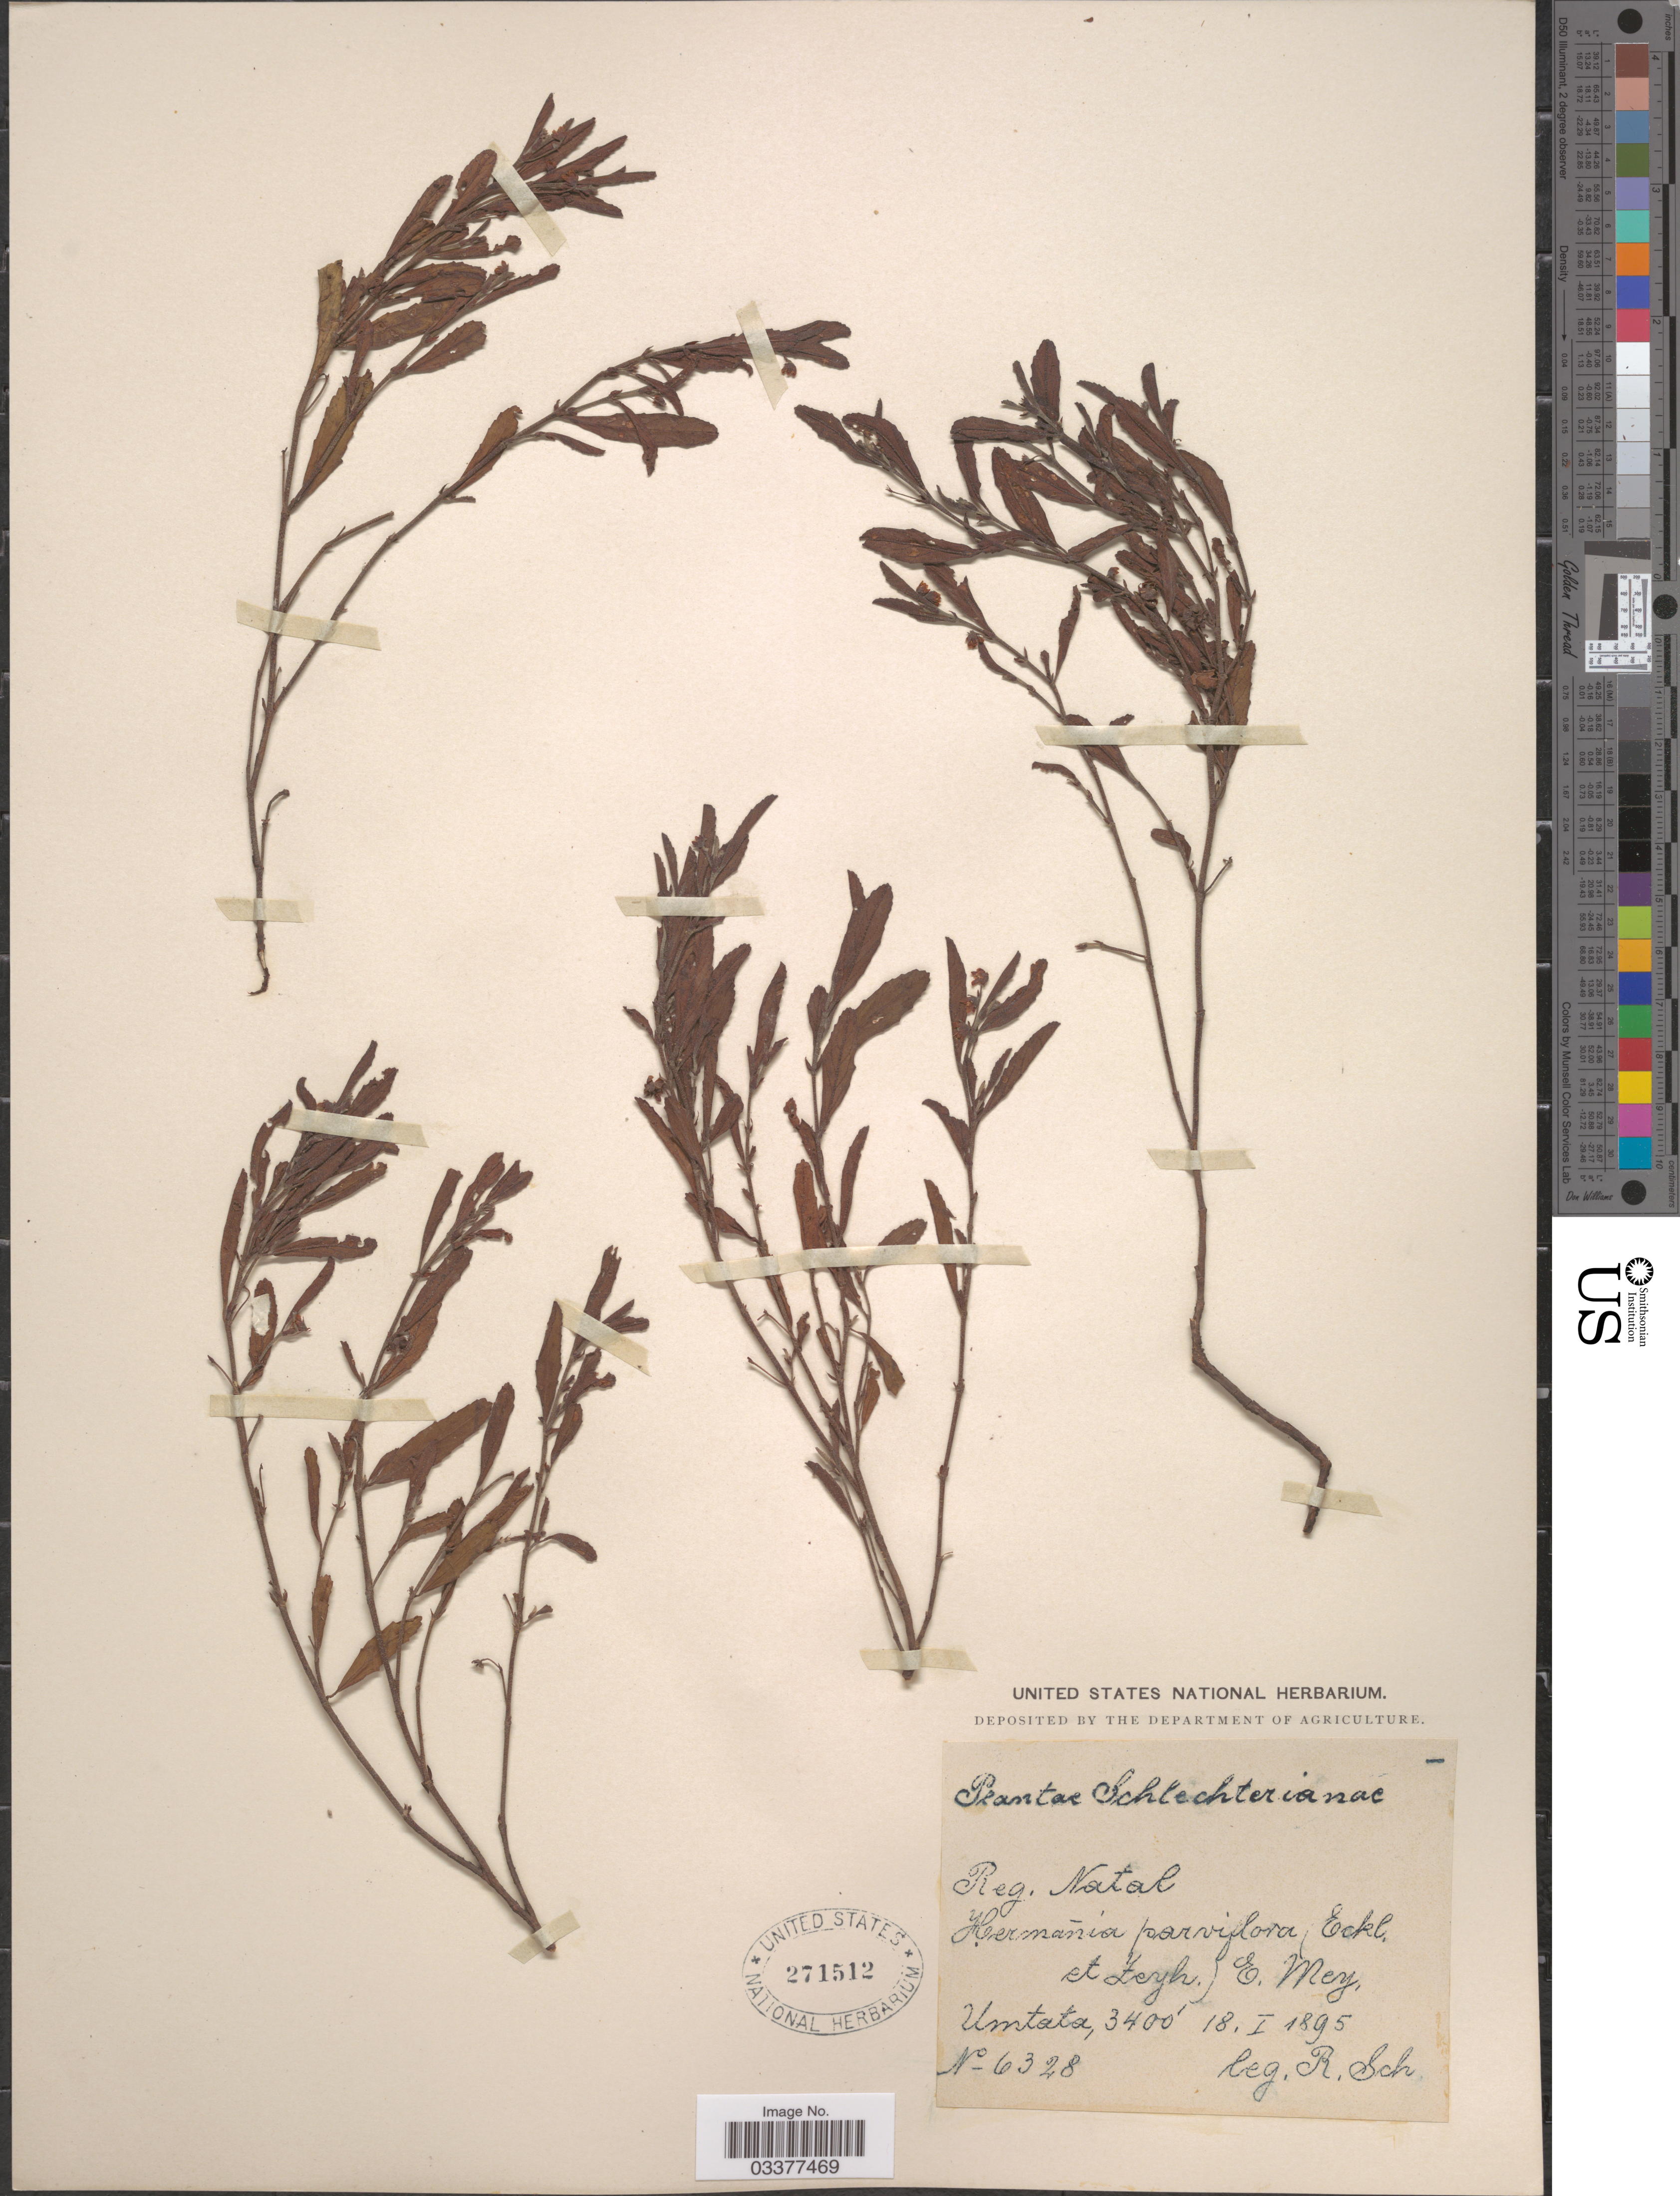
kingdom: Plantae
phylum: Tracheophyta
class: Magnoliopsida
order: Malvales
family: Malvaceae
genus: Hermannia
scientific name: Hermannia parviflora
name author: Eckl. & Zeyh.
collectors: F. R. R. Schlechter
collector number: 6328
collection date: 1895-01-18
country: South Africa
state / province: KwaZulu-Natal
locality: Reg. Natal. Umtata.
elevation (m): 1036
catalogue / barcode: US 271512